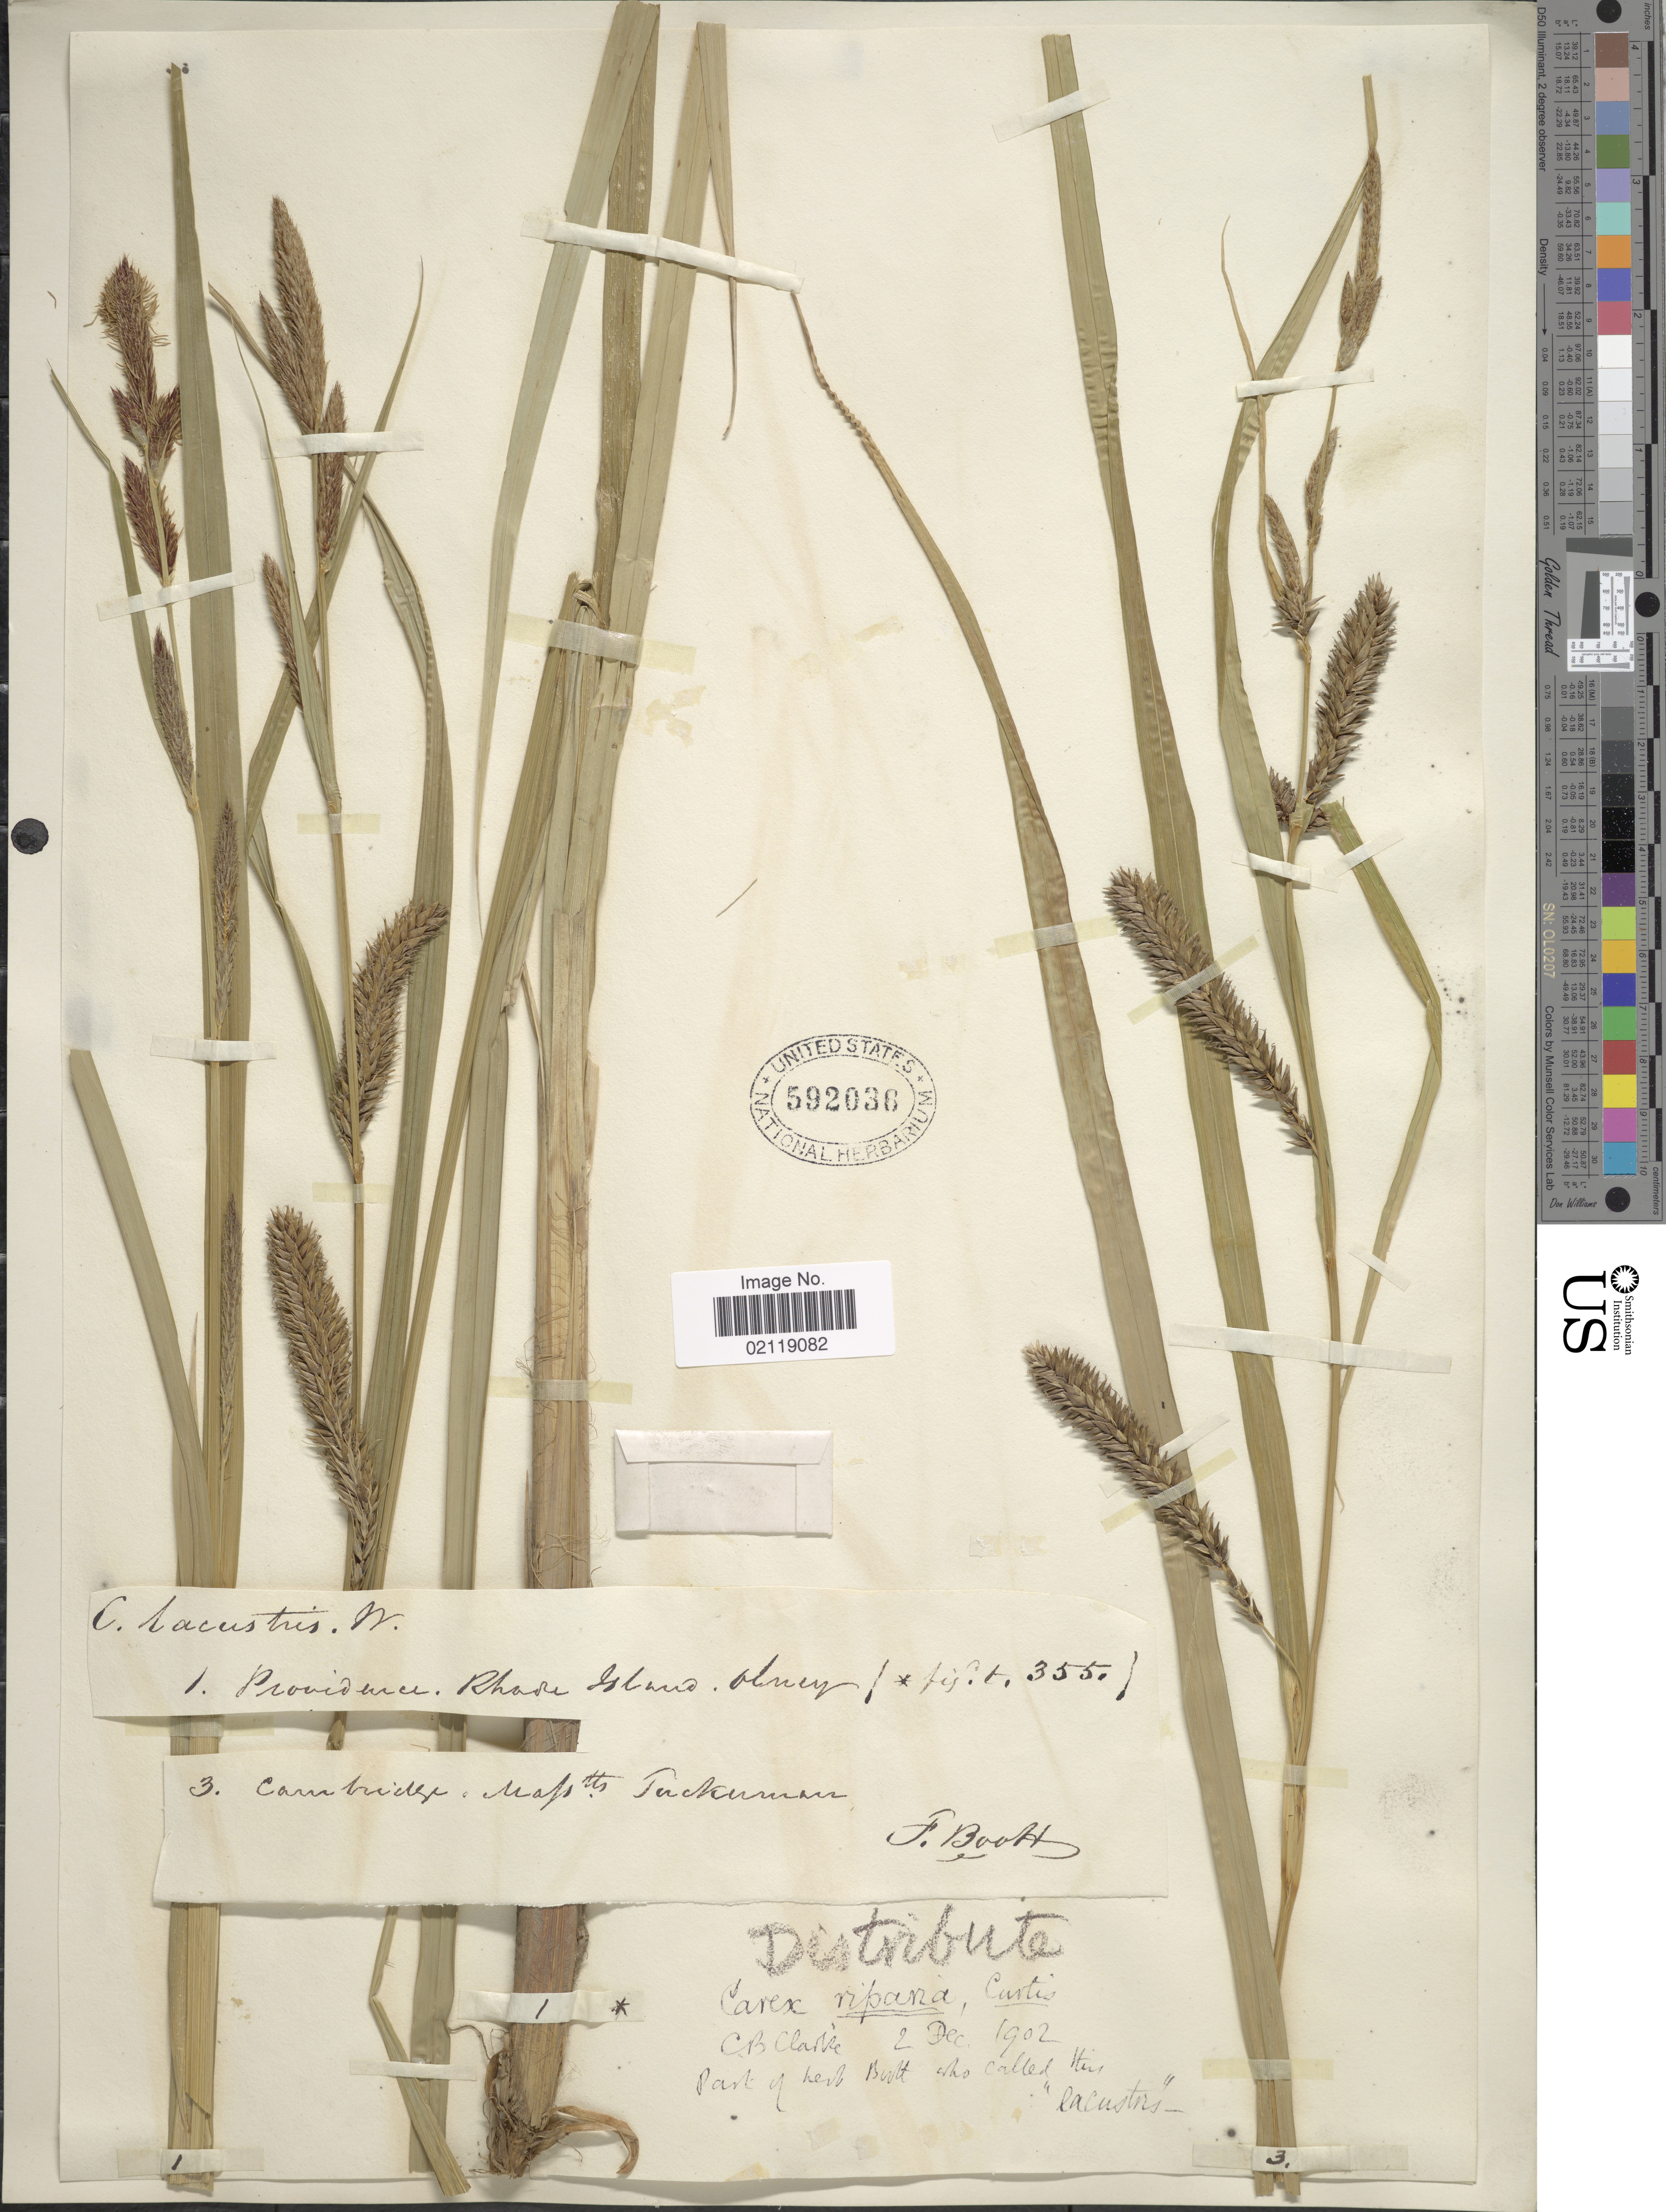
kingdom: Plantae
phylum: Tracheophyta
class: Liliopsida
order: Poales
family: Cyperaceae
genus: Carex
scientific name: Carex lacustris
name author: Willd.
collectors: -- Tuckerman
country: United States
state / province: Massachusetts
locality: Cambridge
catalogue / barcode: US 592036-2